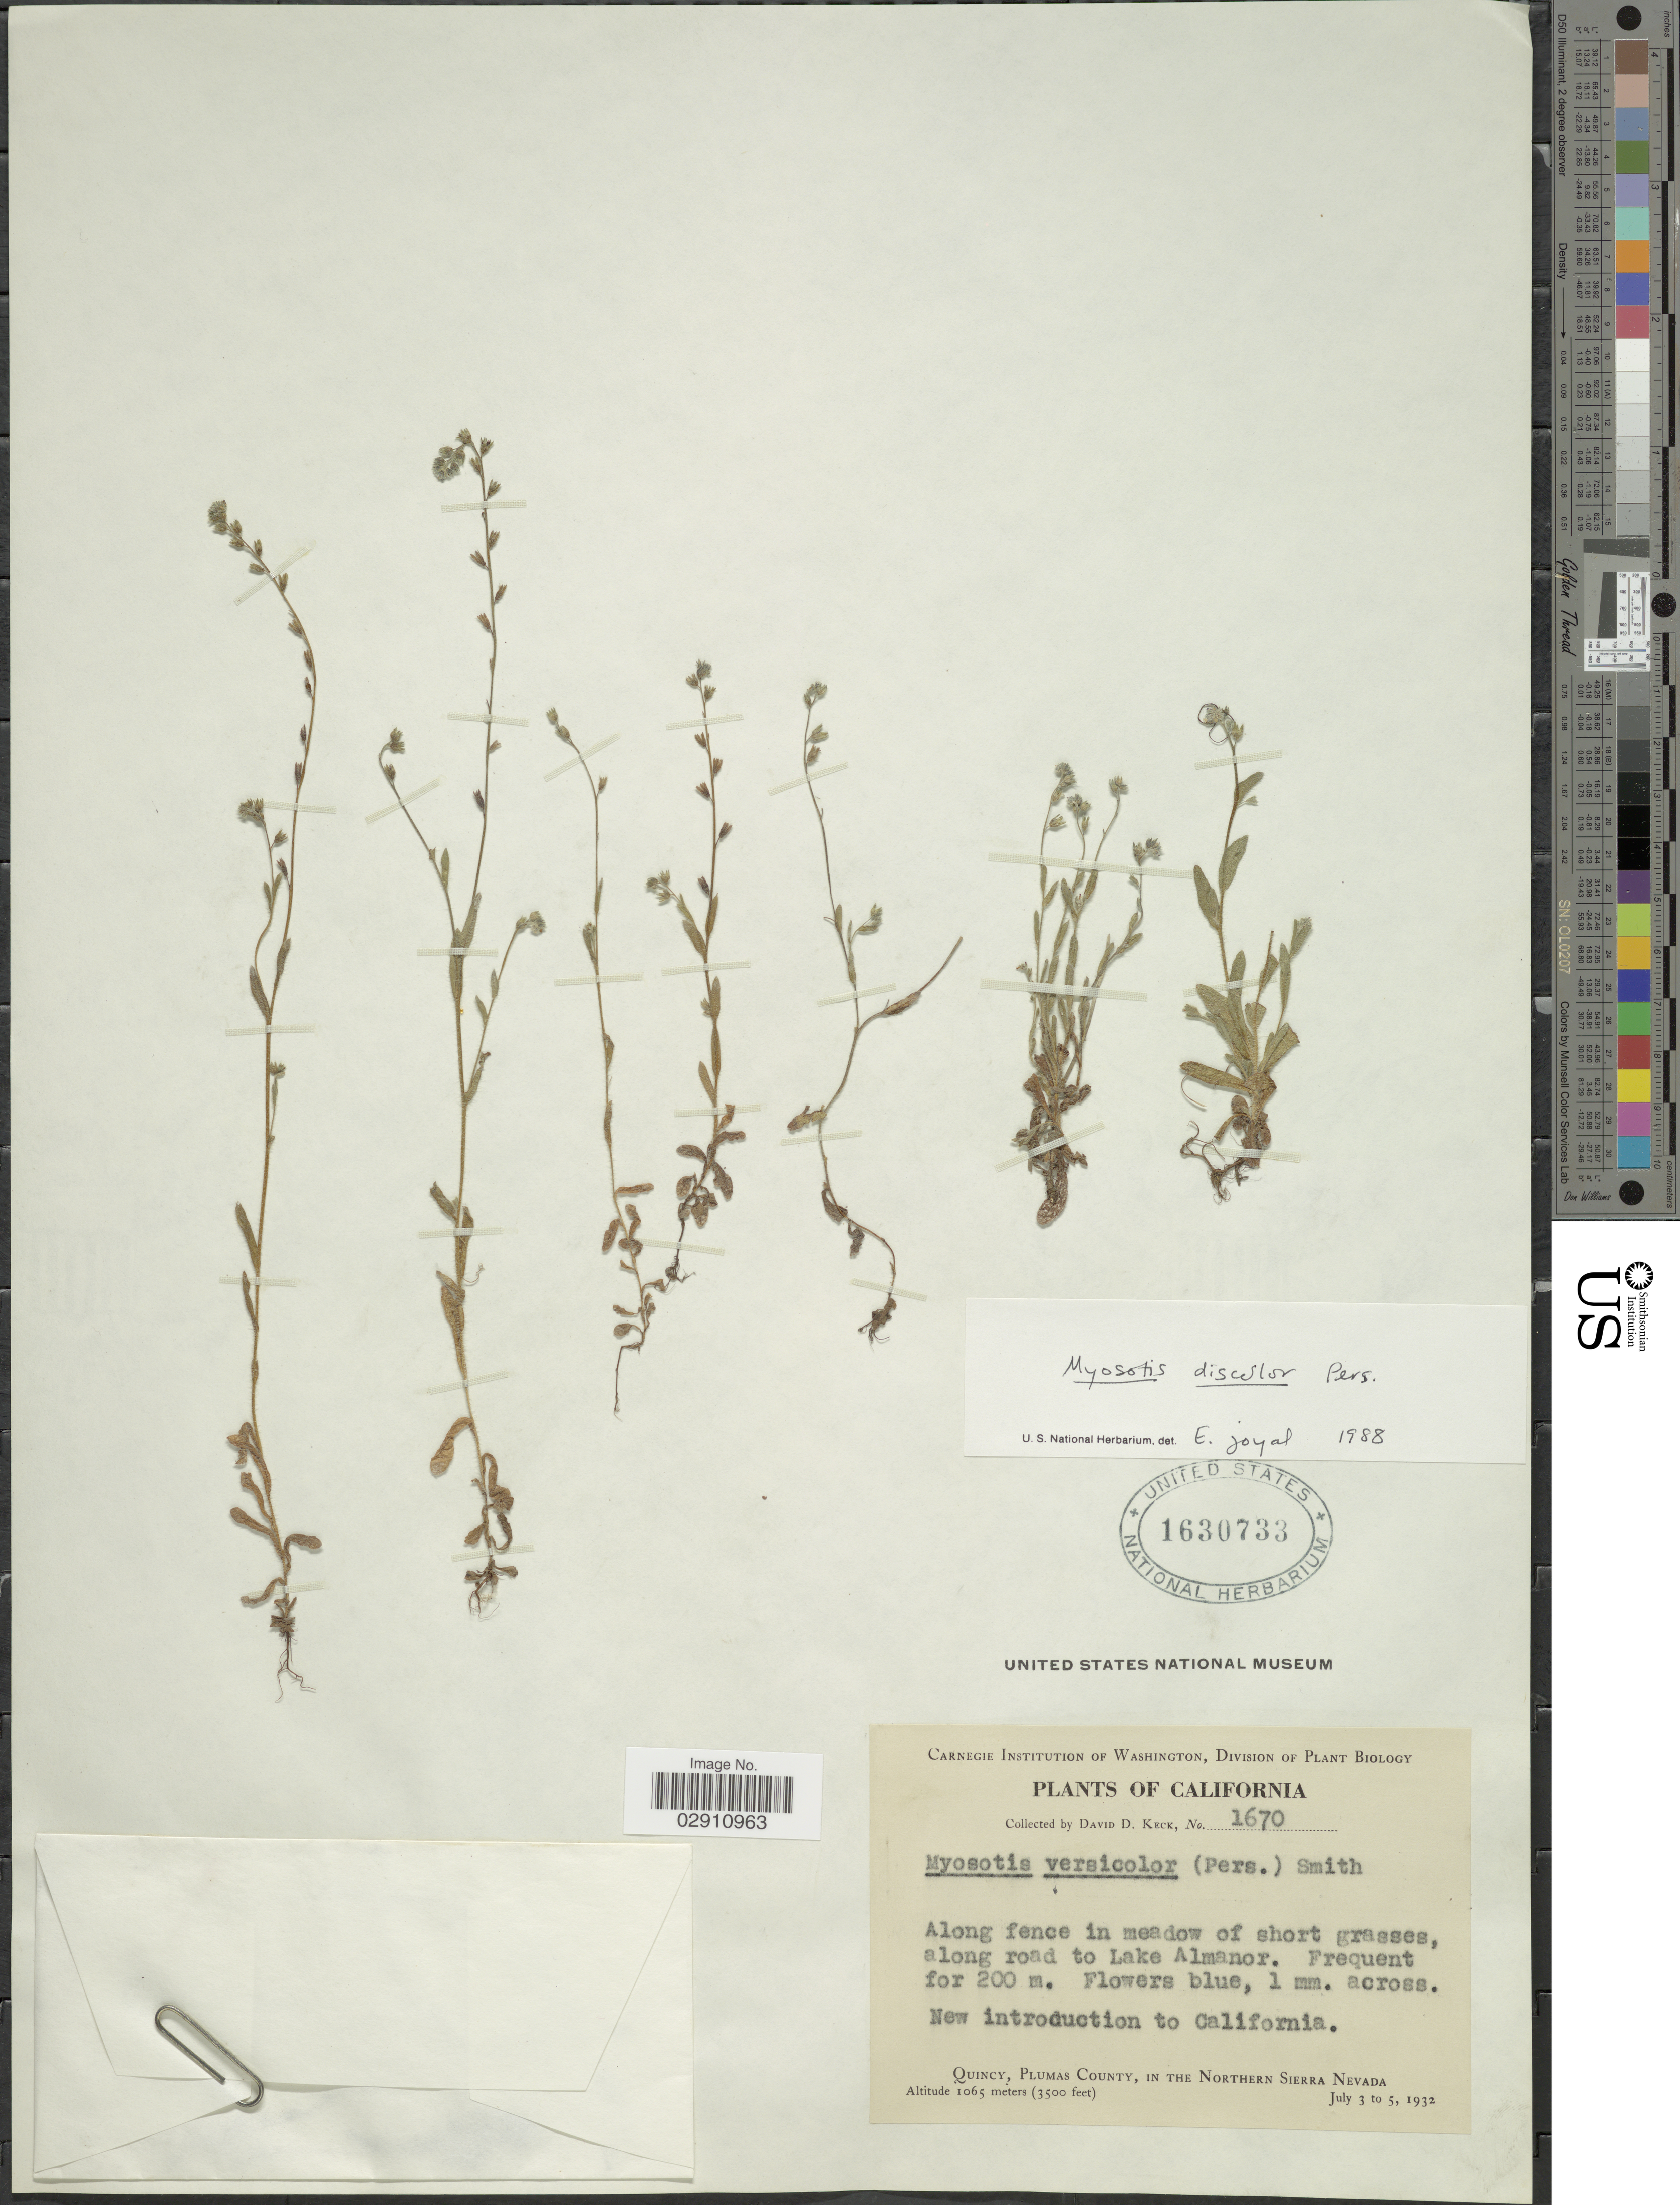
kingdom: Plantae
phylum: Tracheophyta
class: Magnoliopsida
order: Boraginales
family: Boraginaceae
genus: Myosotis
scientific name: Myosotis discolor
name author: Pers.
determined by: Goldman, Doug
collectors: D. D. Keck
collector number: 1670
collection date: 1932-07-03/1932-07-05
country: United States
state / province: California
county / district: Plumas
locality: Along fence in meadow of short grasses, along road to Lake Almanor. Quincy, Plumas County, in the Northern Sierra Nevada.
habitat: Along fence in meadow of short grasses.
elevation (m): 1065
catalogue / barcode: US 1630733